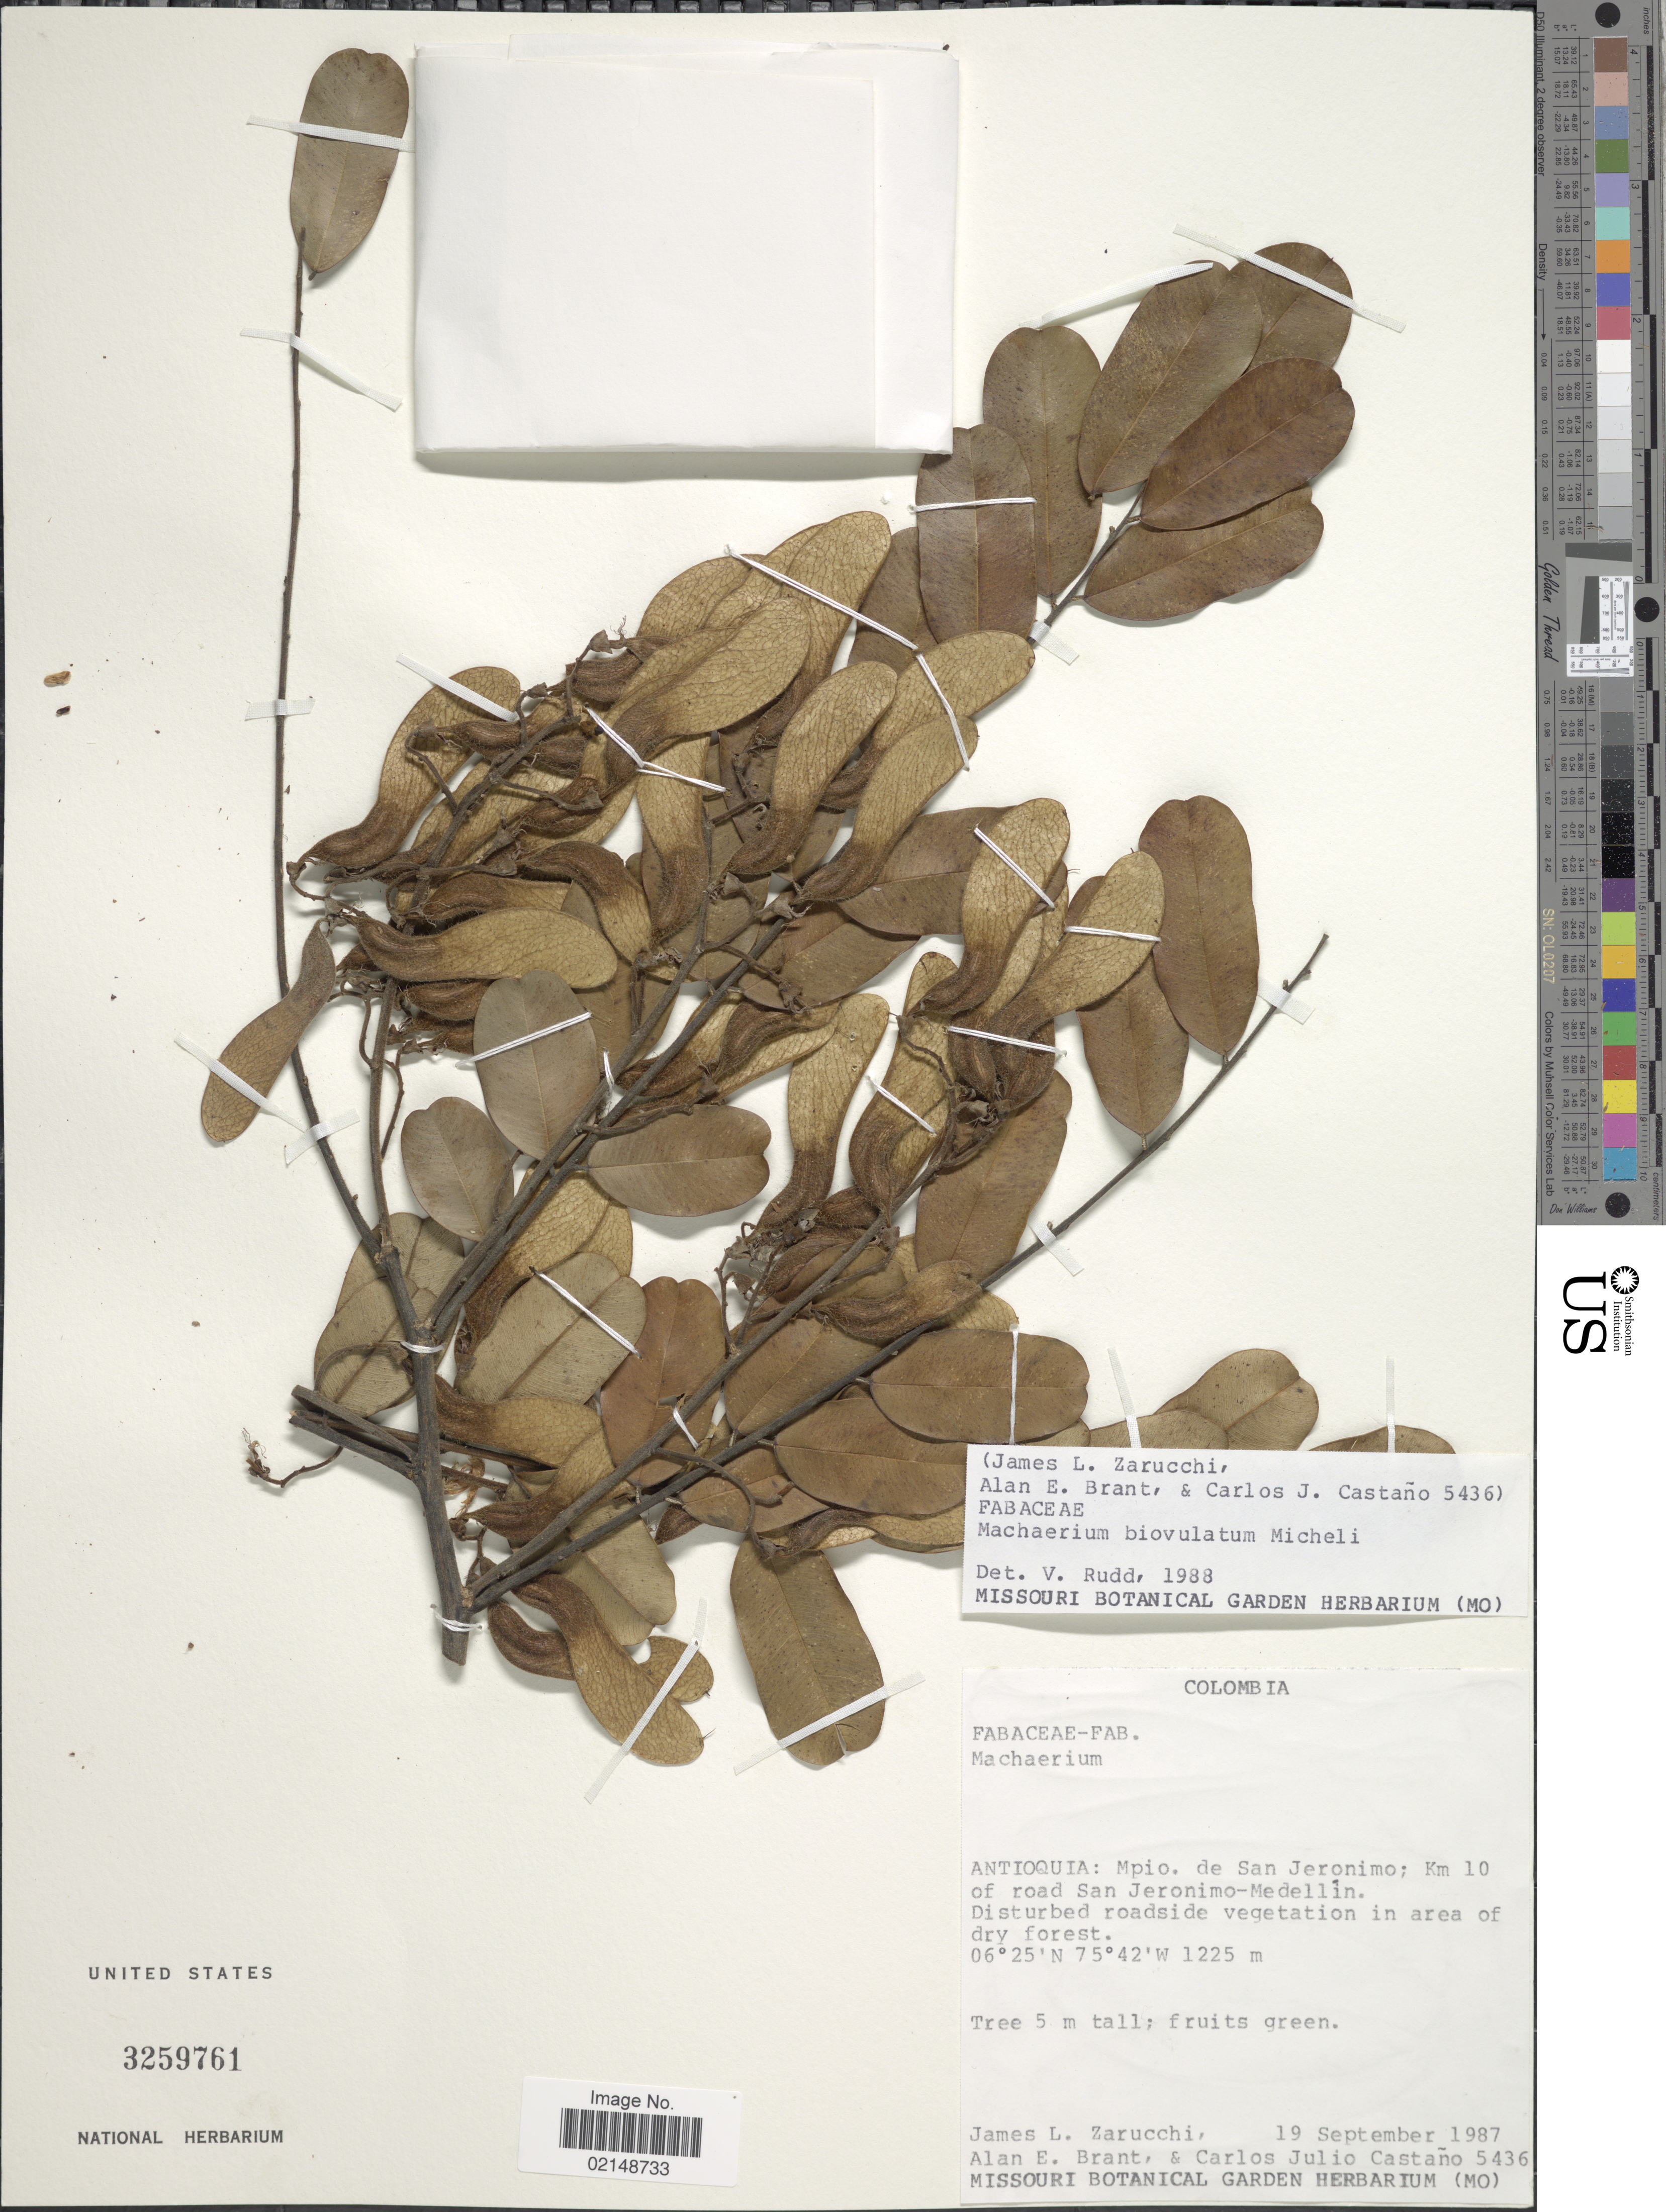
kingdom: Plantae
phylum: Tracheophyta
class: Magnoliopsida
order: Fabales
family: Fabaceae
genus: Machaerium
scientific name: Machaerium biovulatum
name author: Micheli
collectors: J. L. Zarucchi, A. Brant & C. Castaño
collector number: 5436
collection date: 1987-09-19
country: Colombia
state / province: Antioquia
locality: Mpio. de San Jeronimo, km 10 of road San Jeronimo-Medellin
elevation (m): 1225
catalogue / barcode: US 3259761